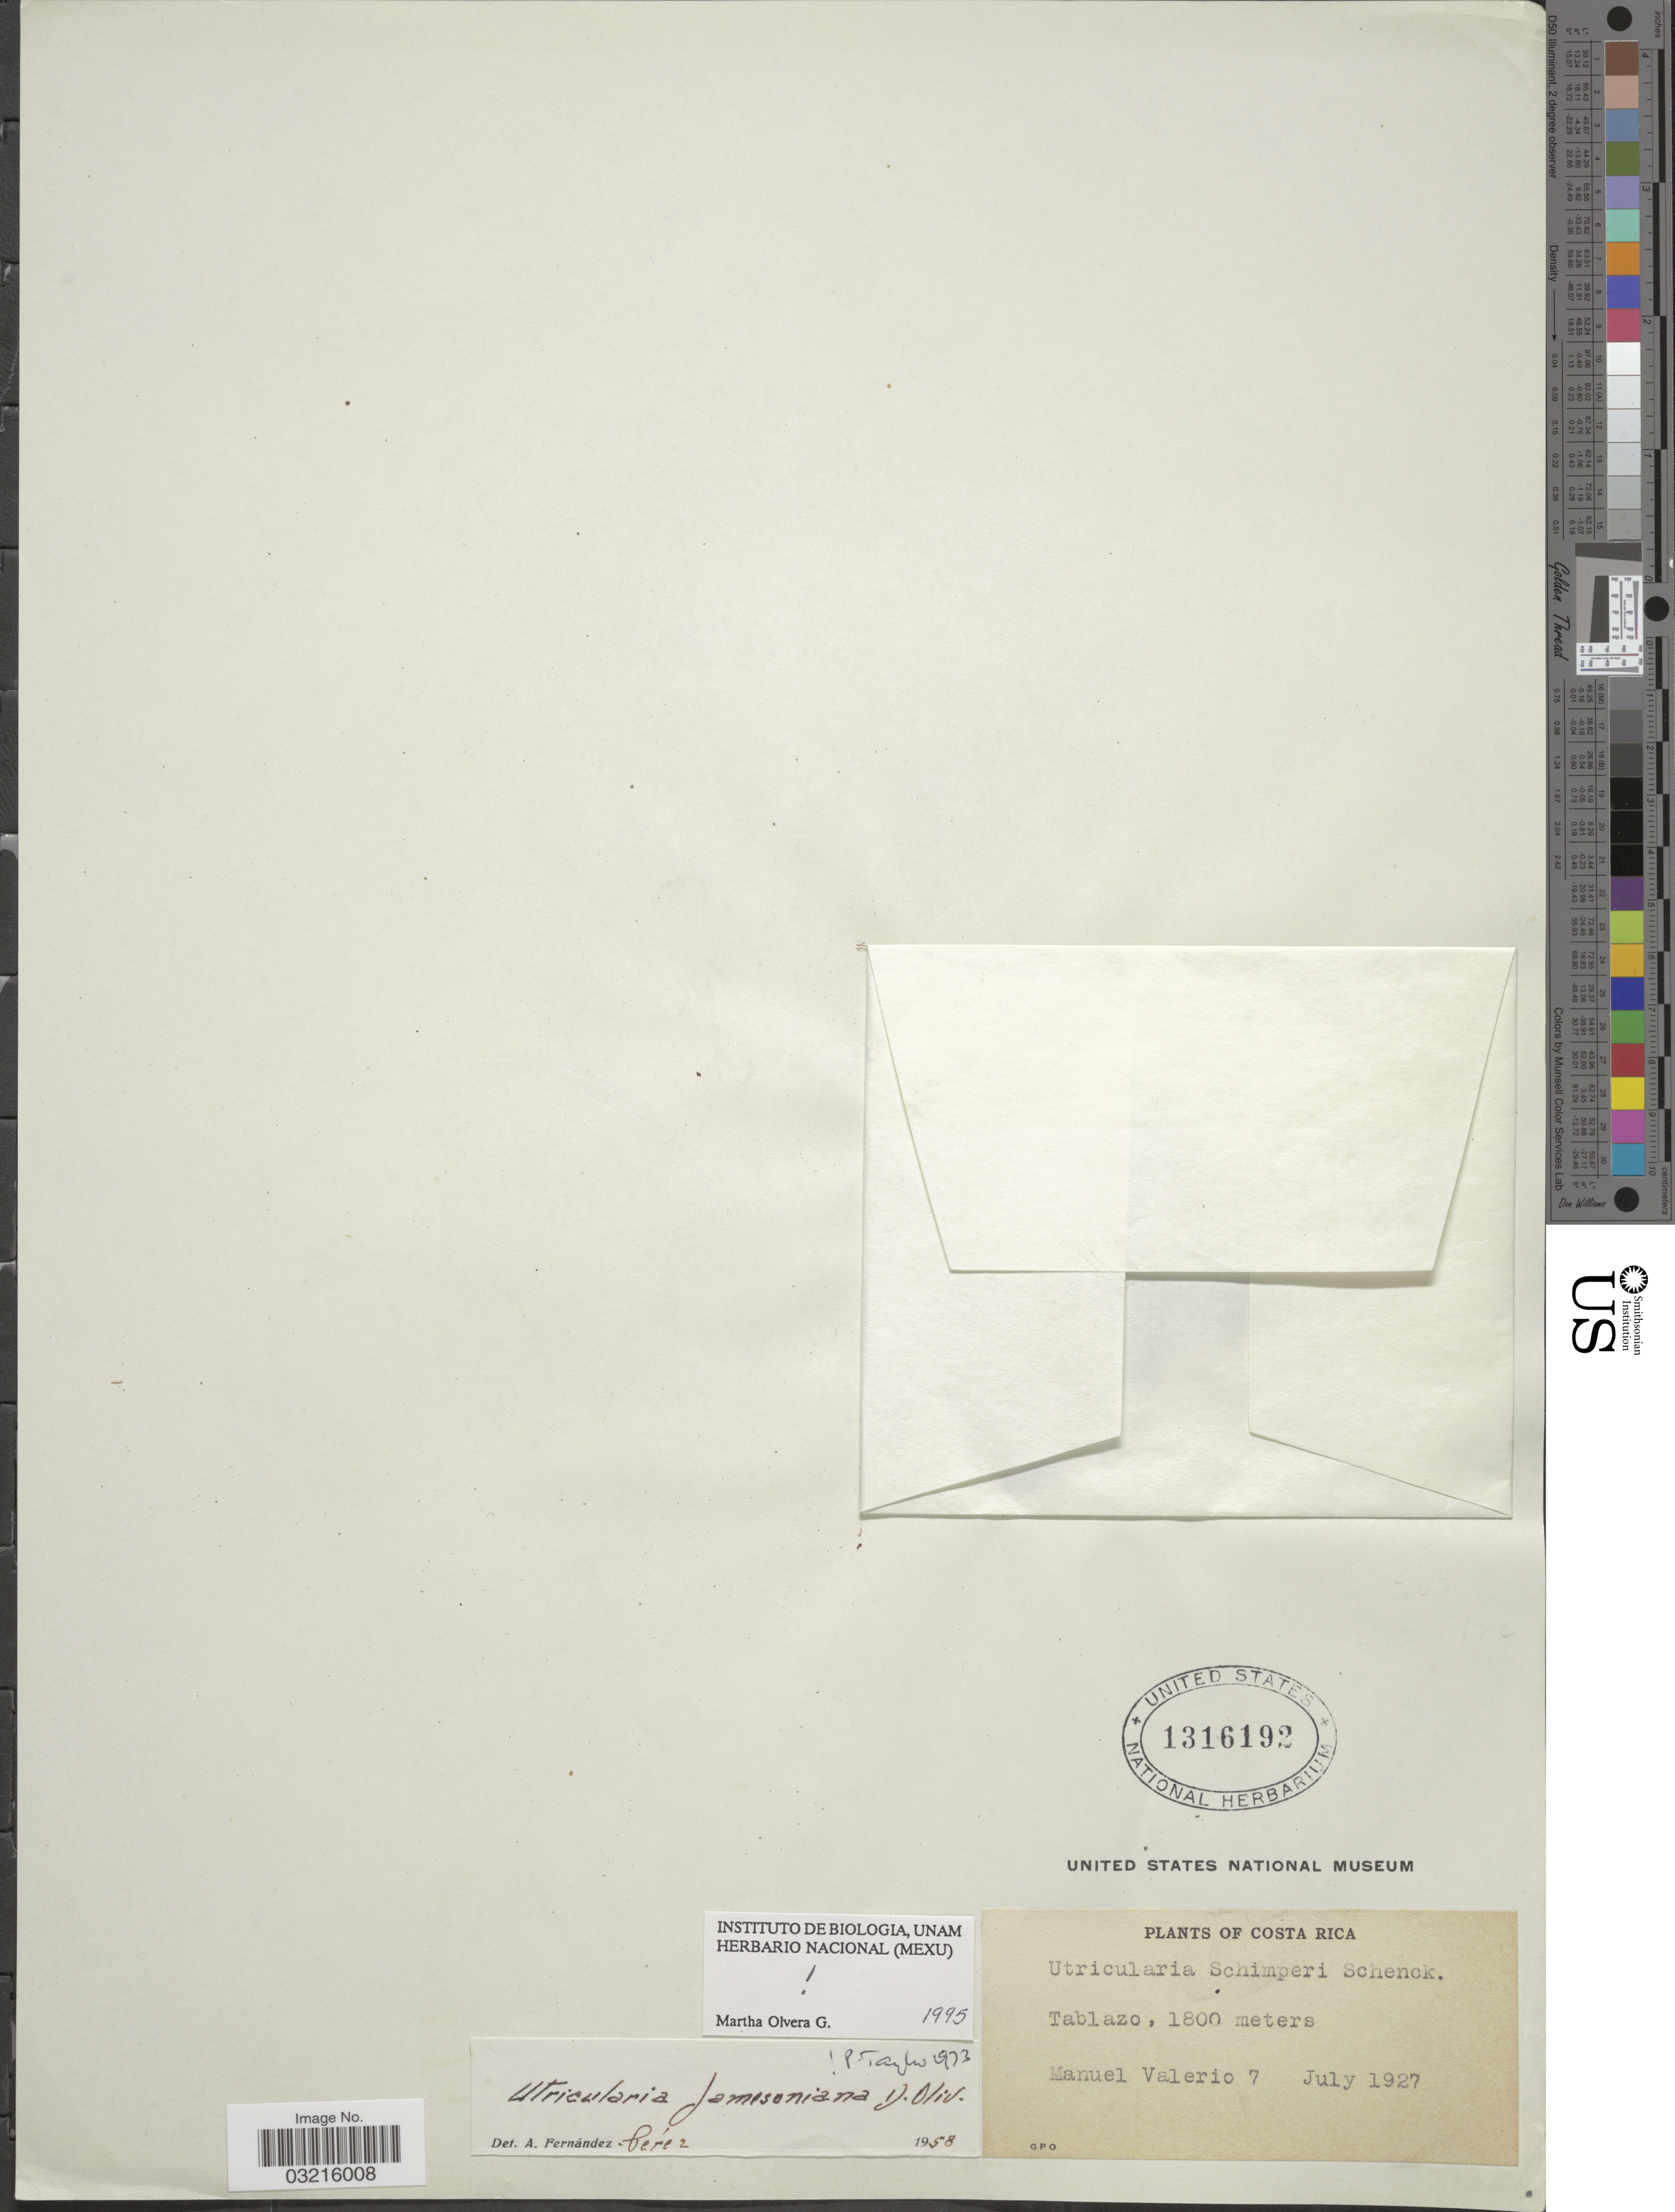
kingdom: Plantae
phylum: Tracheophyta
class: Magnoliopsida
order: Lamiales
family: Lentibulariaceae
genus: Utricularia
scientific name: Utricularia jamesoniana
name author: Oliv.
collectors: M. Valerio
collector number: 7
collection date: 1927-07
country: Costa Rica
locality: Tablazo.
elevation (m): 1800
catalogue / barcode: US 1316192